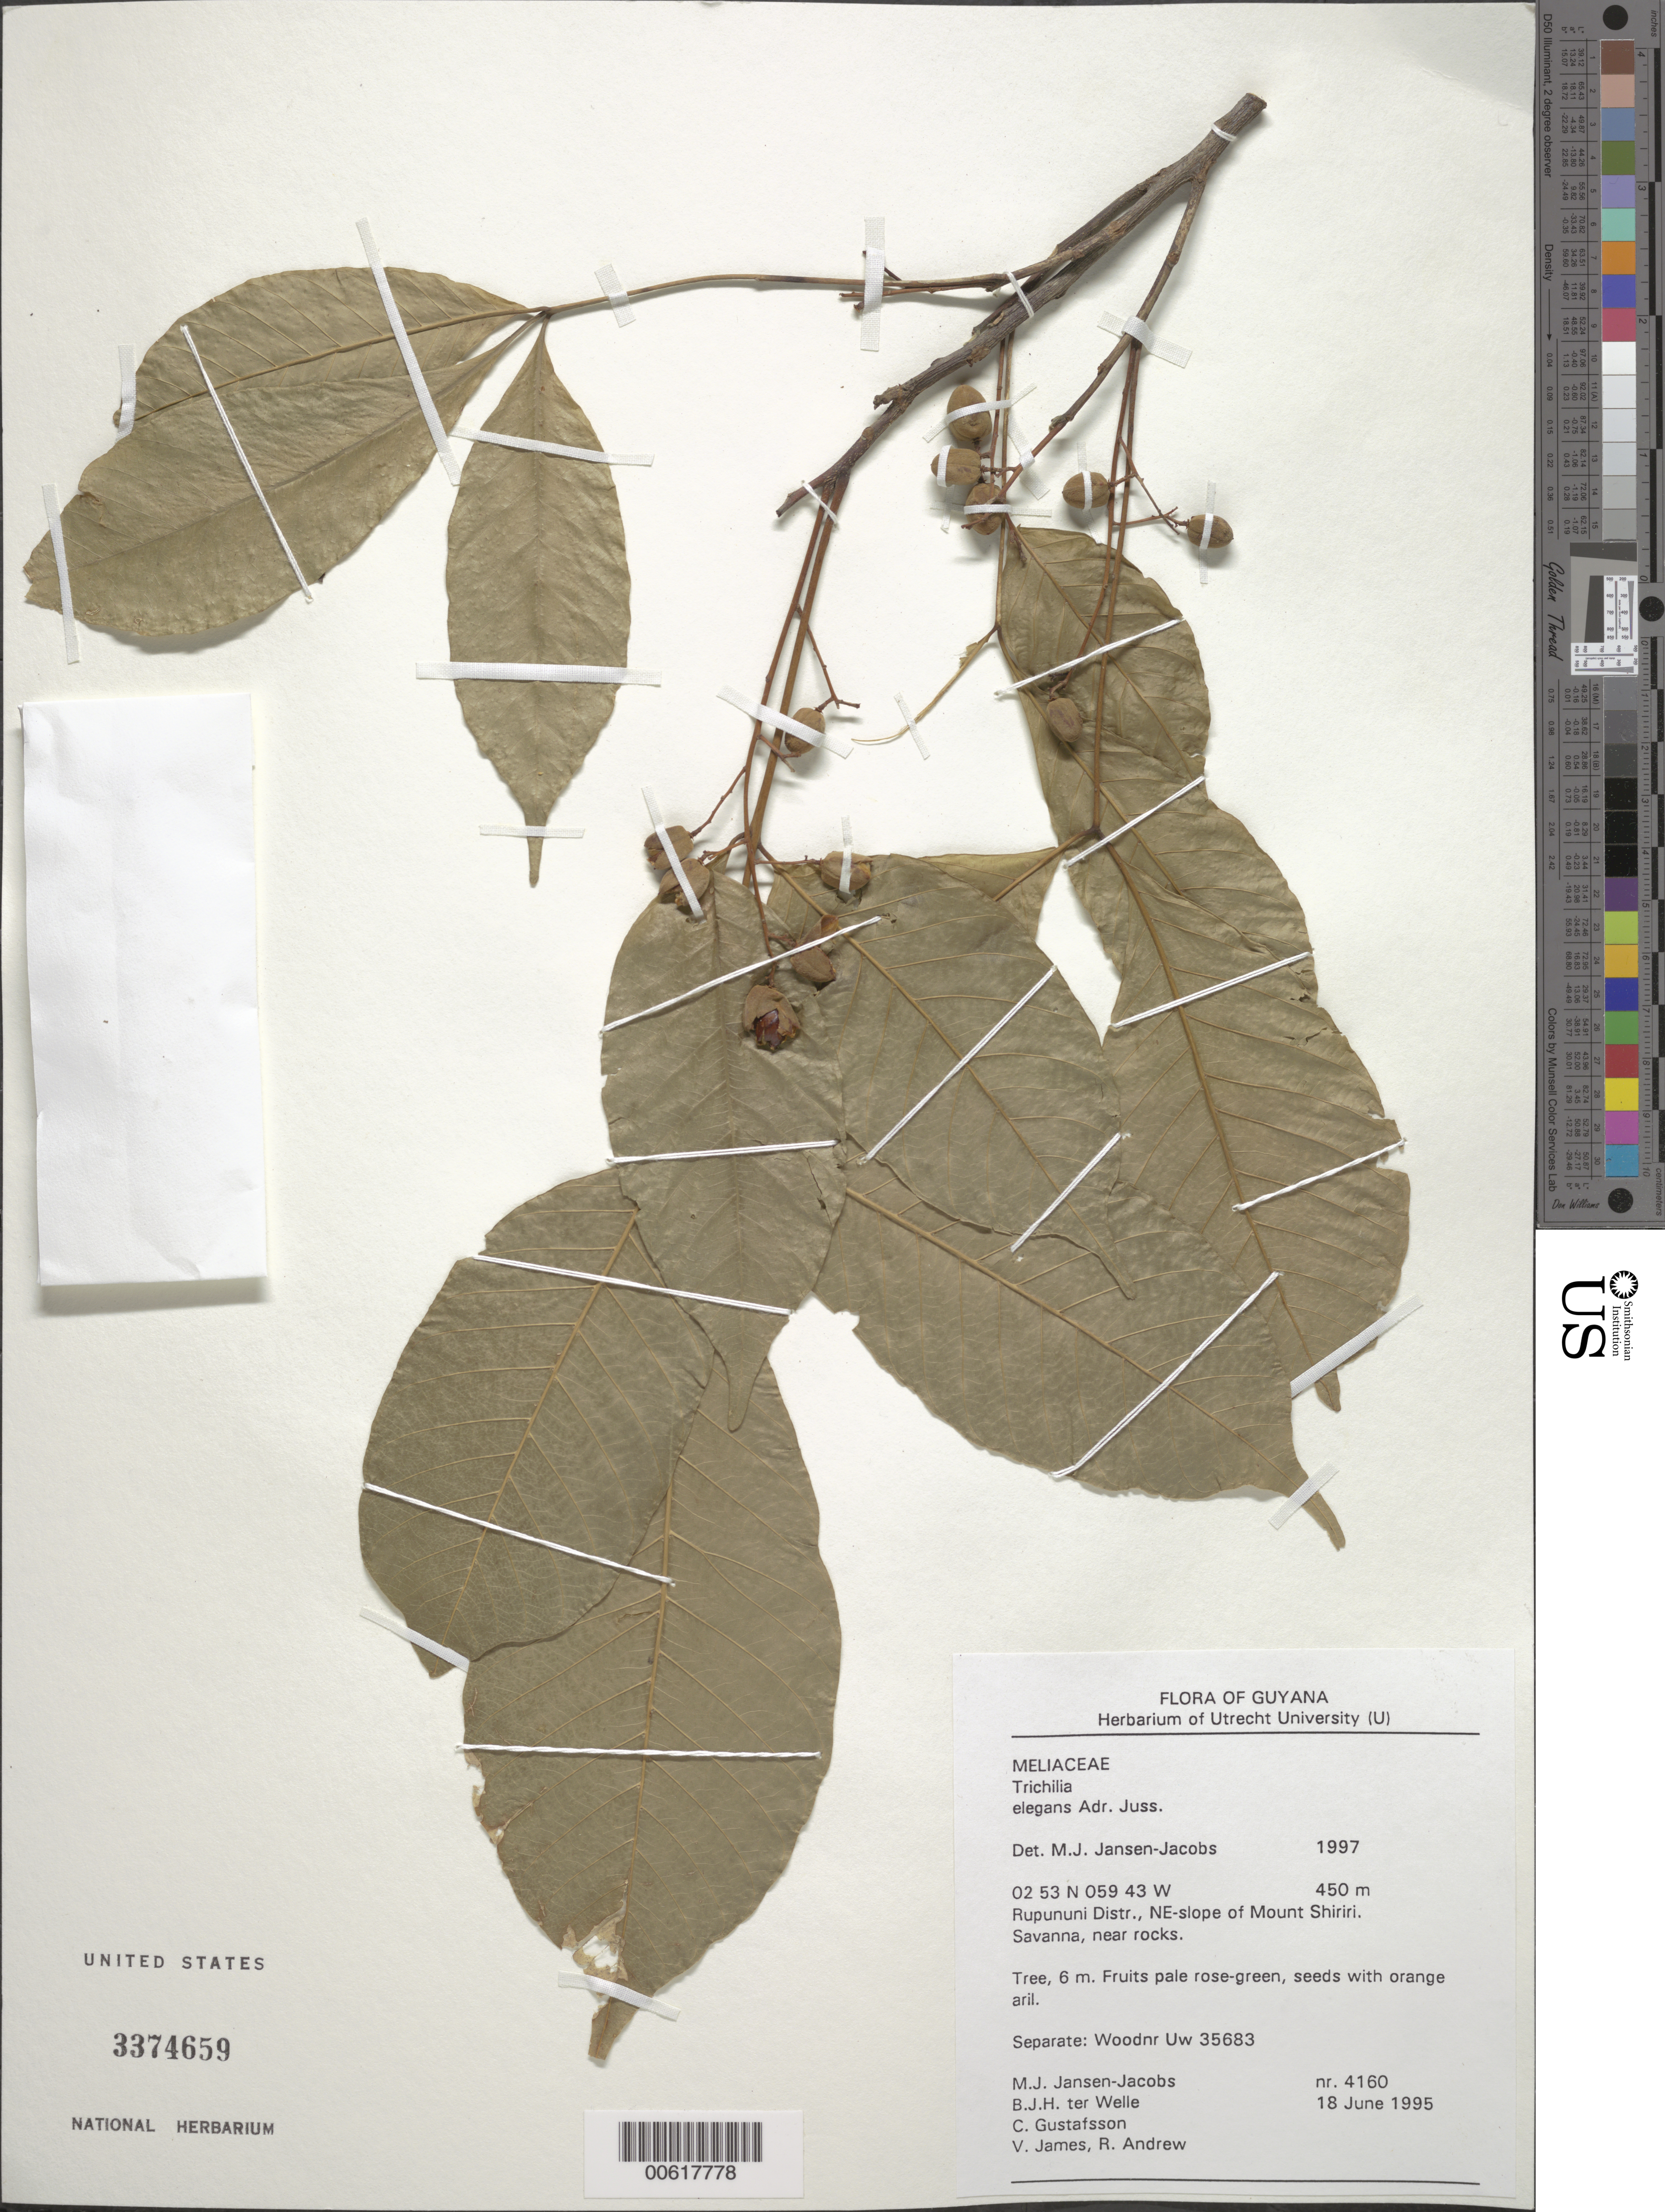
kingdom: Plantae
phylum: Tracheophyta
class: Magnoliopsida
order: Sapindales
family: Meliaceae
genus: Trichilia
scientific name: Trichilia elegans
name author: A. Juss.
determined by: Jansen-Jacobs, M. J., (U), Nationaal Herbarium Nederland, Utrecht University branch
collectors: M. J. Jansen-Jacobs, B. Welle, C. G. Gustafsson, V. James & R. Andrew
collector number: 4160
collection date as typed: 18-Jun-95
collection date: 1995-06-18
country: Guyana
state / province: U. Takutu-U. Essequibo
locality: Mount Shiriri, NE slope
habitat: Savanna, near rocks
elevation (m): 450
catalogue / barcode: US 3374659